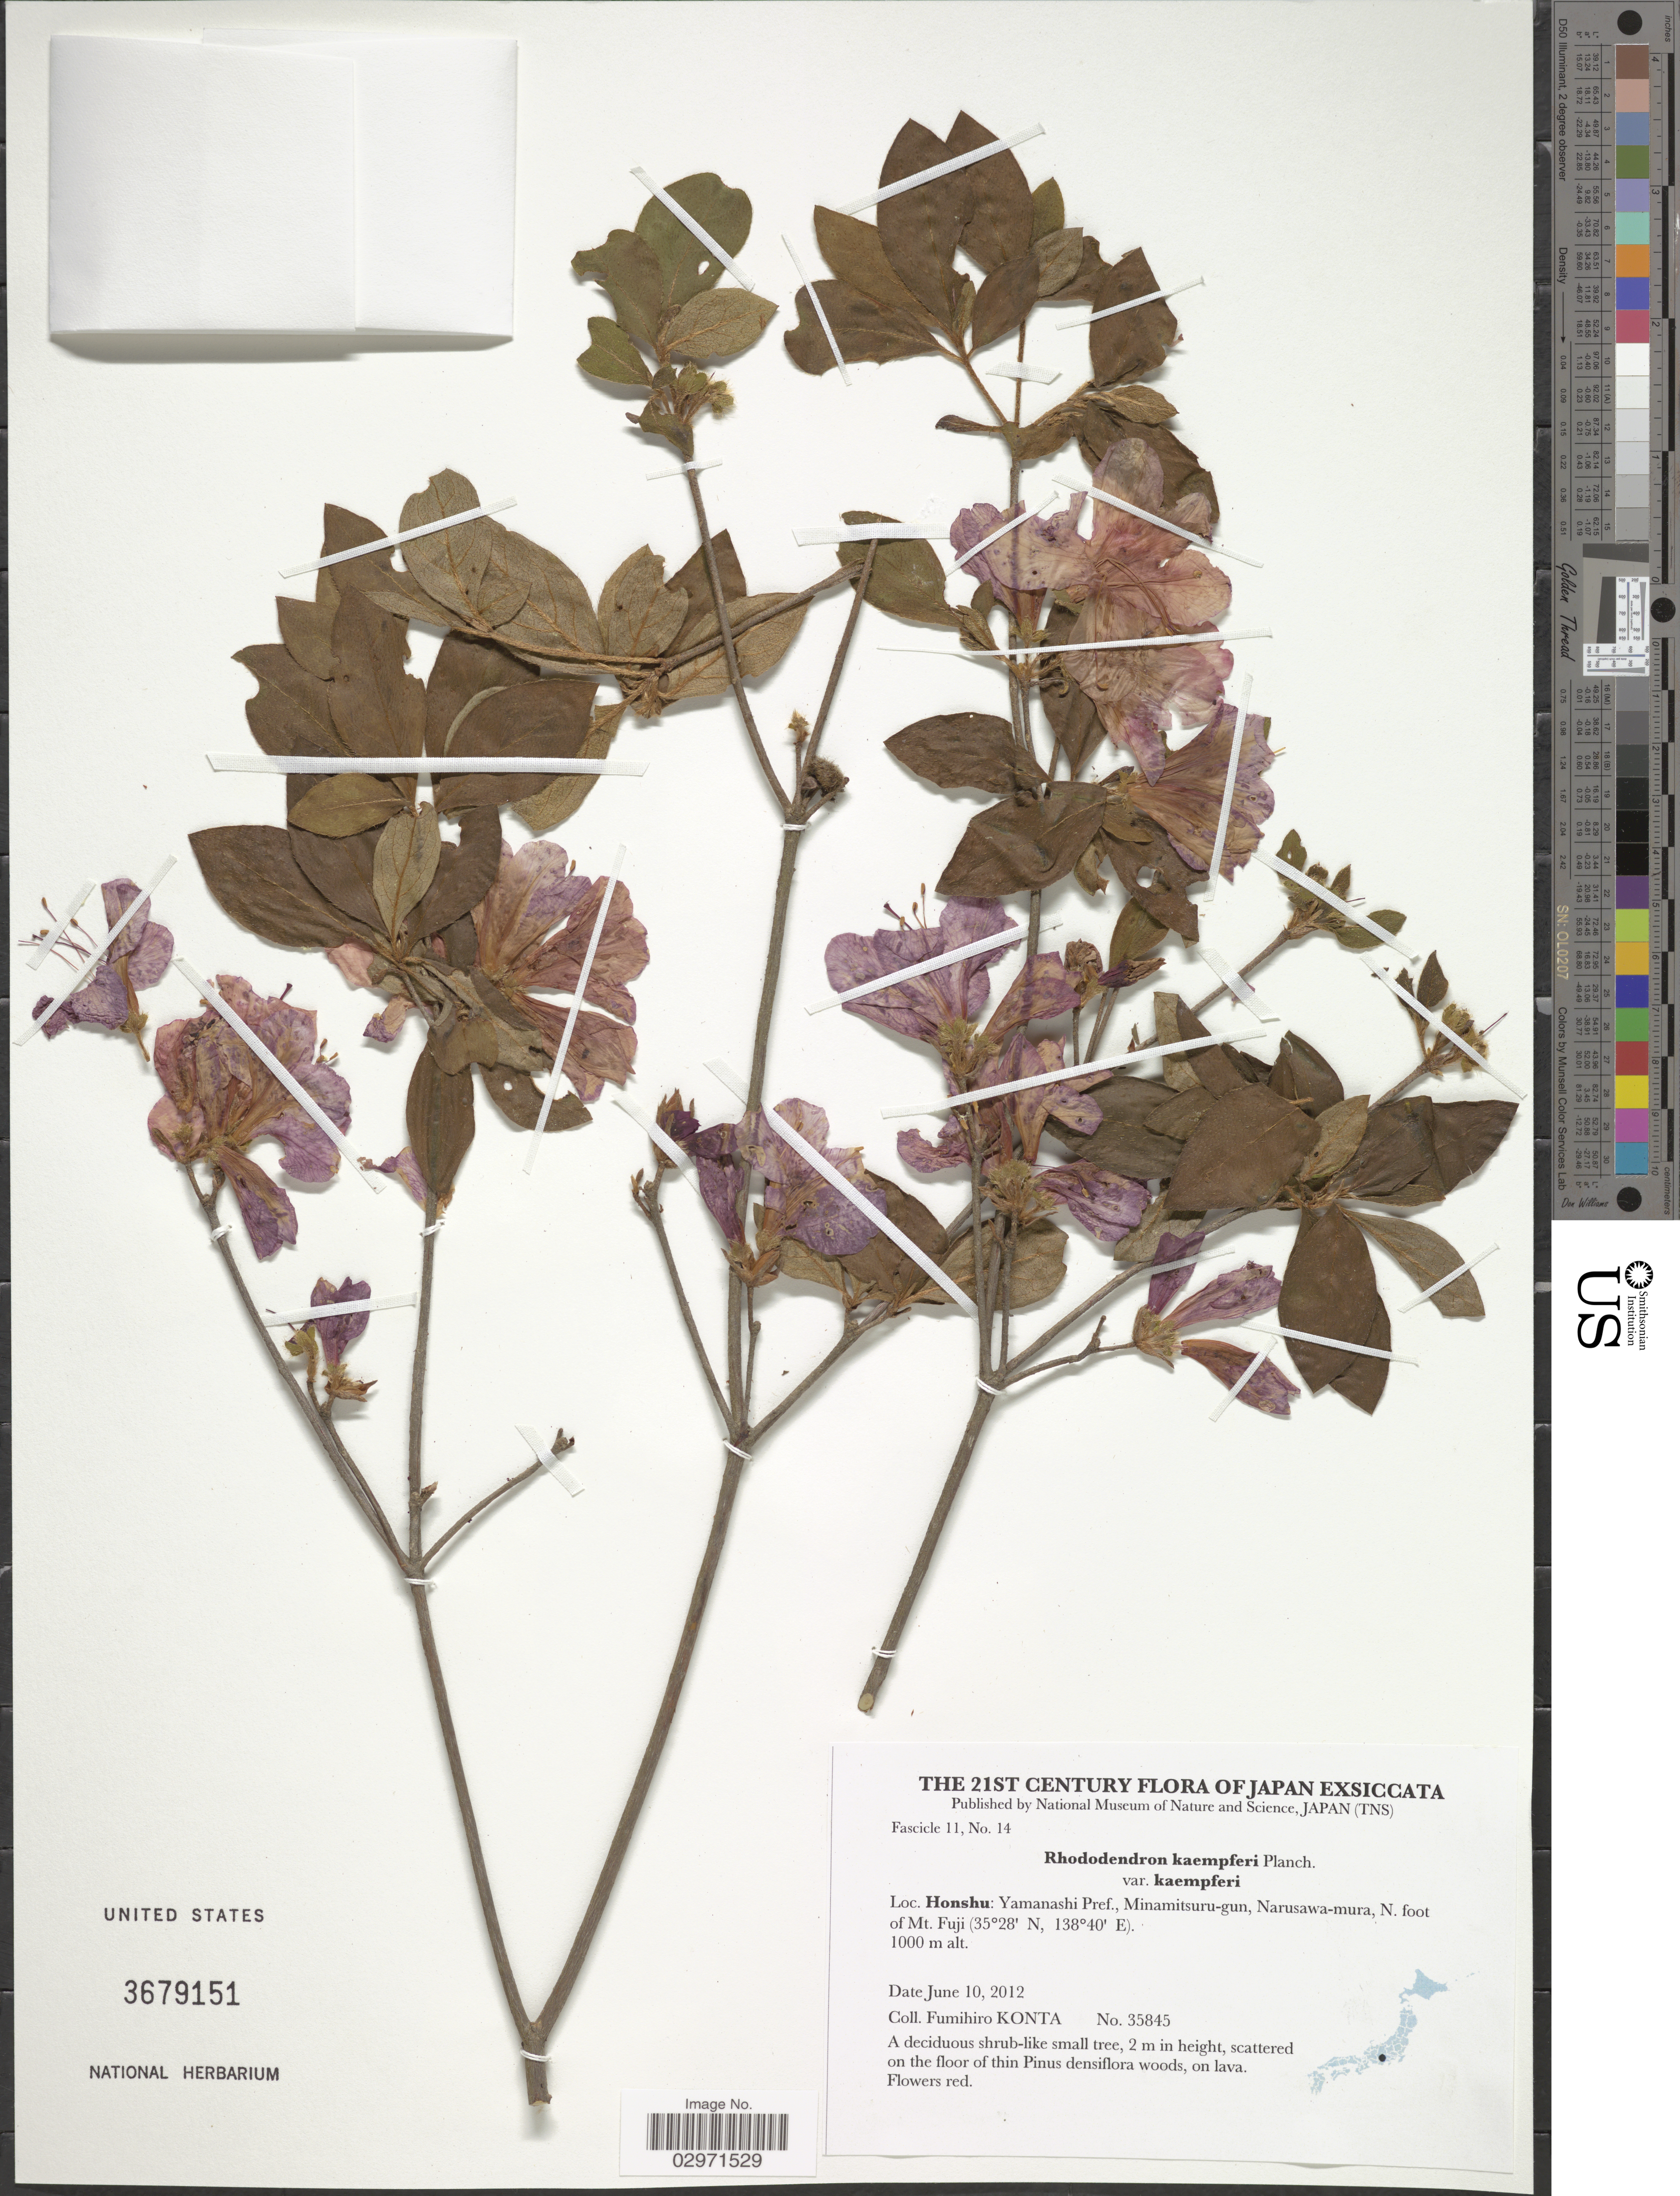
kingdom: Plantae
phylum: Tracheophyta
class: Magnoliopsida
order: Ericales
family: Ericaceae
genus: Rhododendron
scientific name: Rhododendron kaempferi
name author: Planch.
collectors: F. Konta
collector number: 35845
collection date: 2012-06-10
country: Japan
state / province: Yamanasi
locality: Honshu: Yamanashi Pref., Minamitsuru-gun, Narusawa-mura, N. foot of Mt. Fuji.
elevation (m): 1000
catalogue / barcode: US 3679151